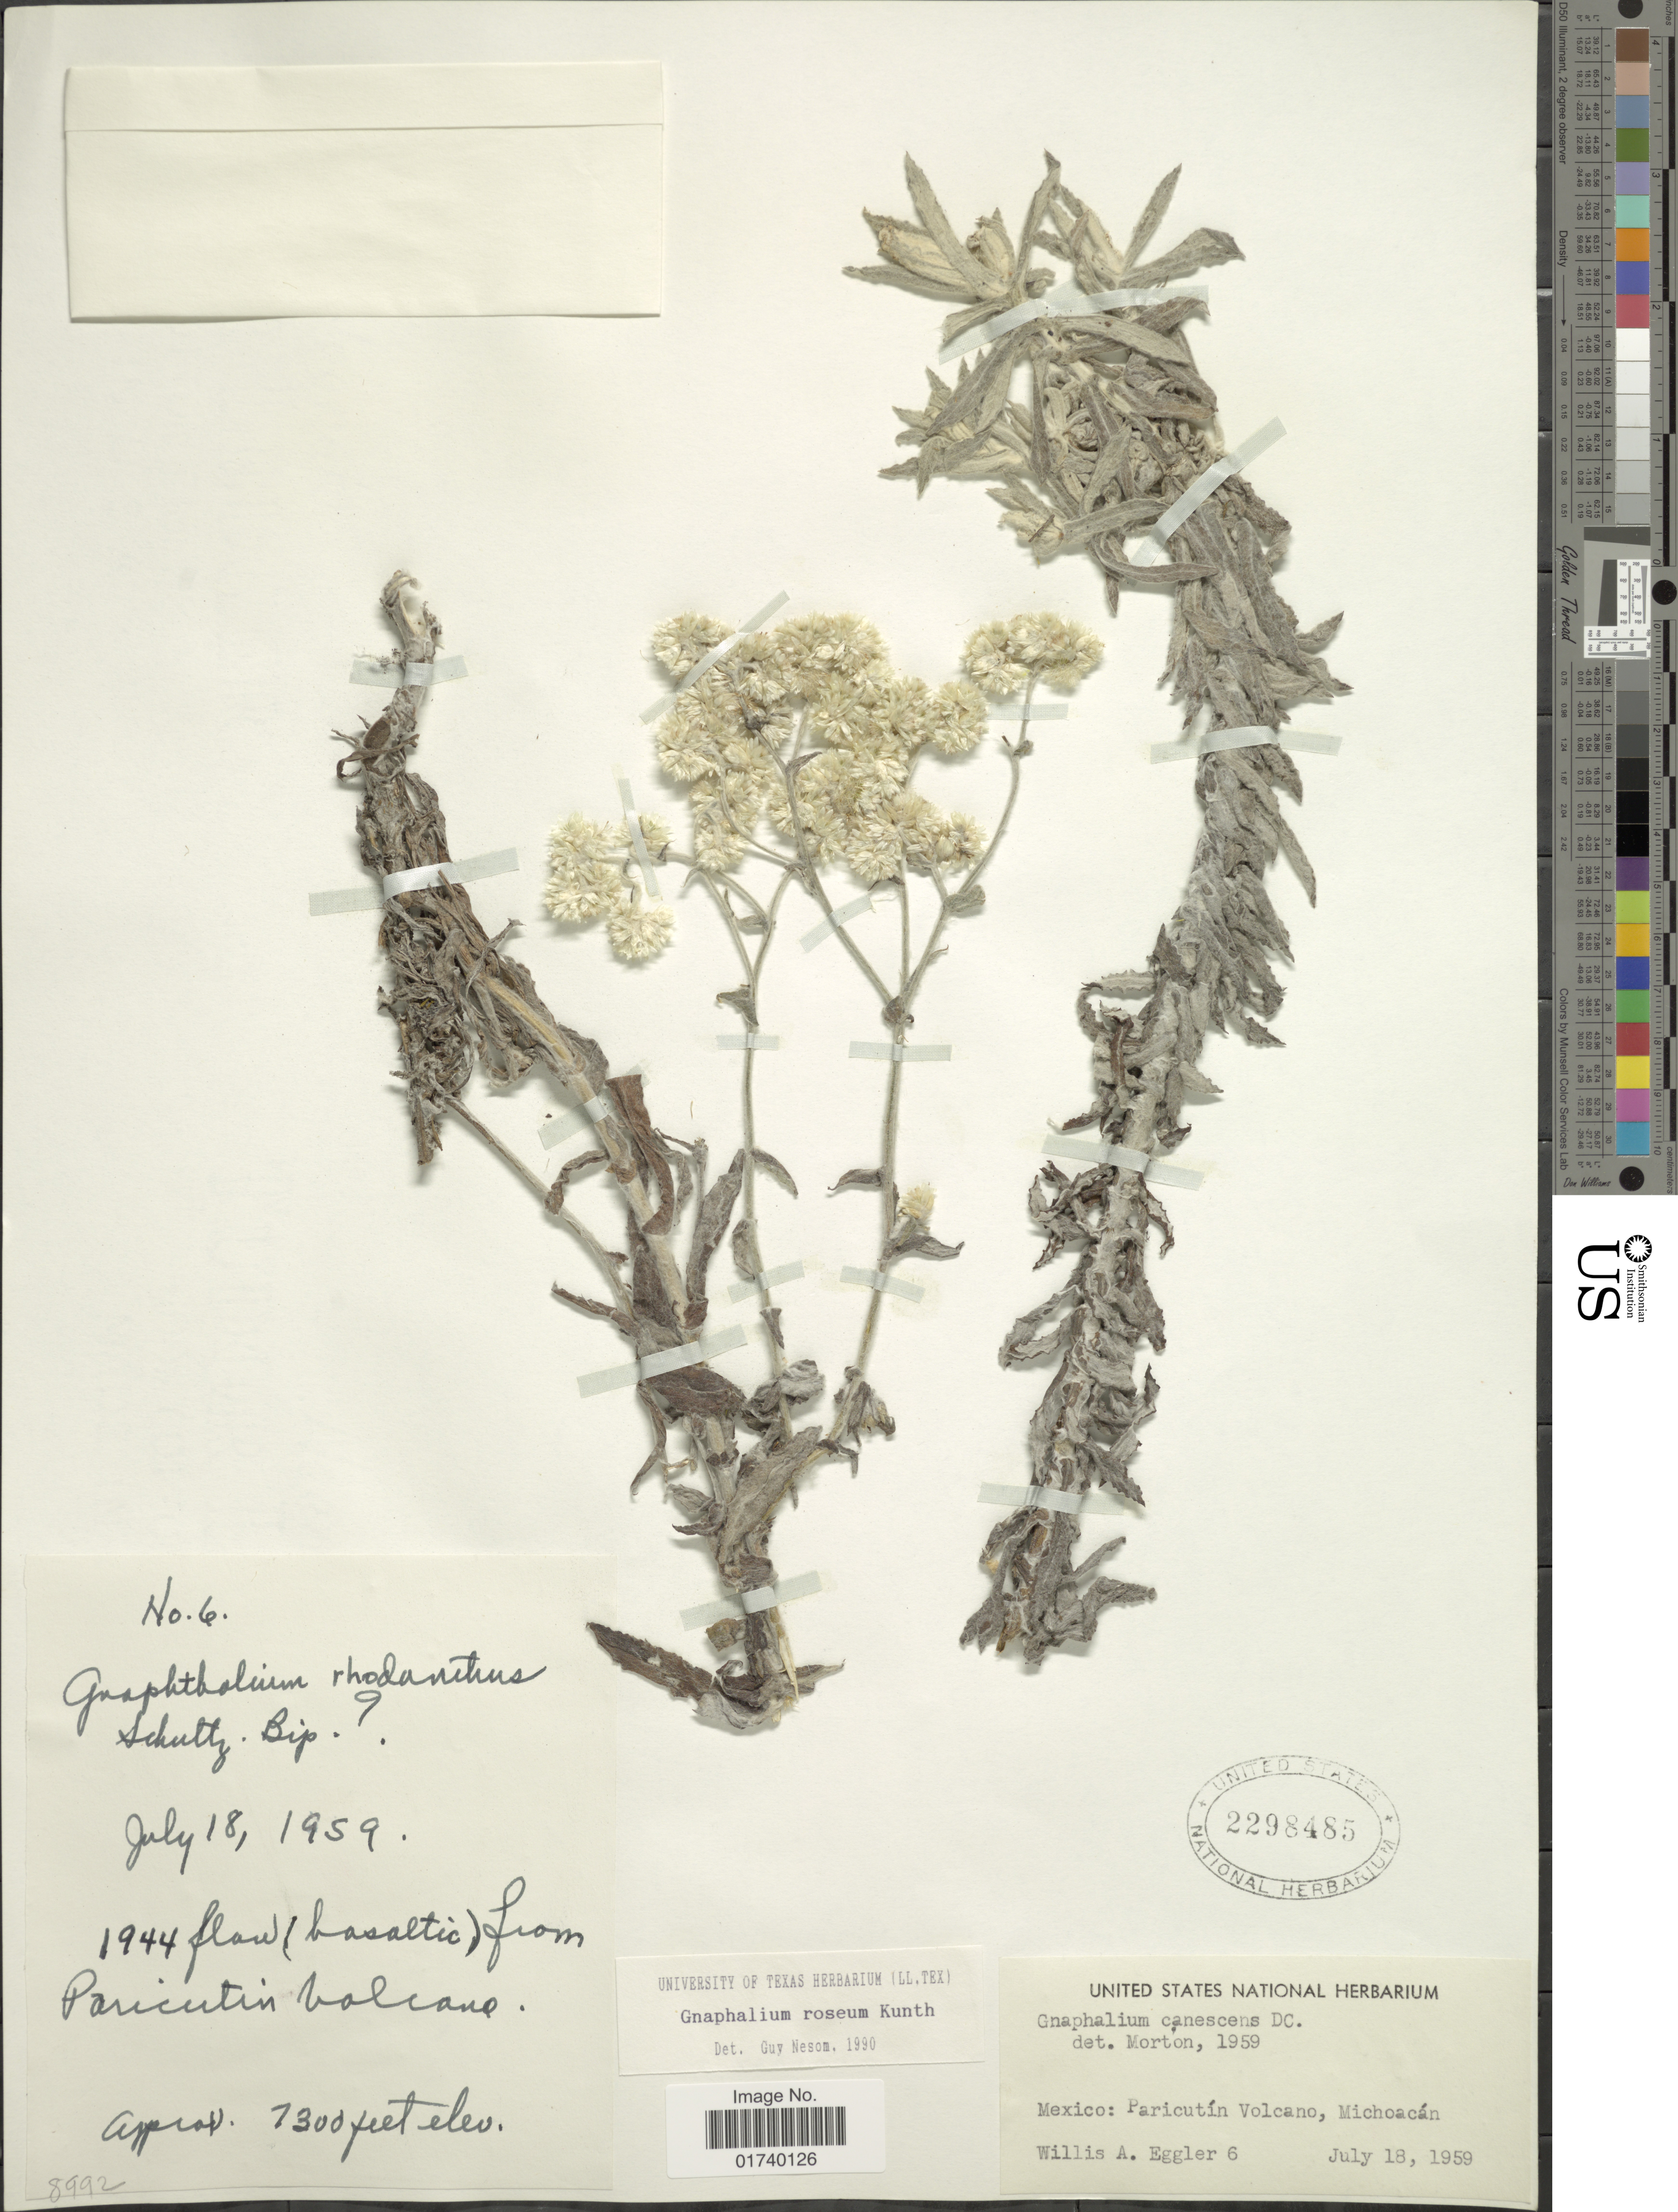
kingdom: Plantae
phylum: Tracheophyta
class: Magnoliopsida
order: Asterales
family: Asteraceae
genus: Pseudognaphalium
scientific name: Pseudognaphalium roseum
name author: (Kunth) Anderb.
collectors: W. A. Eggler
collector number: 6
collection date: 1959-07-18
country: Mexico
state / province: Michoacán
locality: Paricutin Volcano.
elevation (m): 396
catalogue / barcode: US 2298485